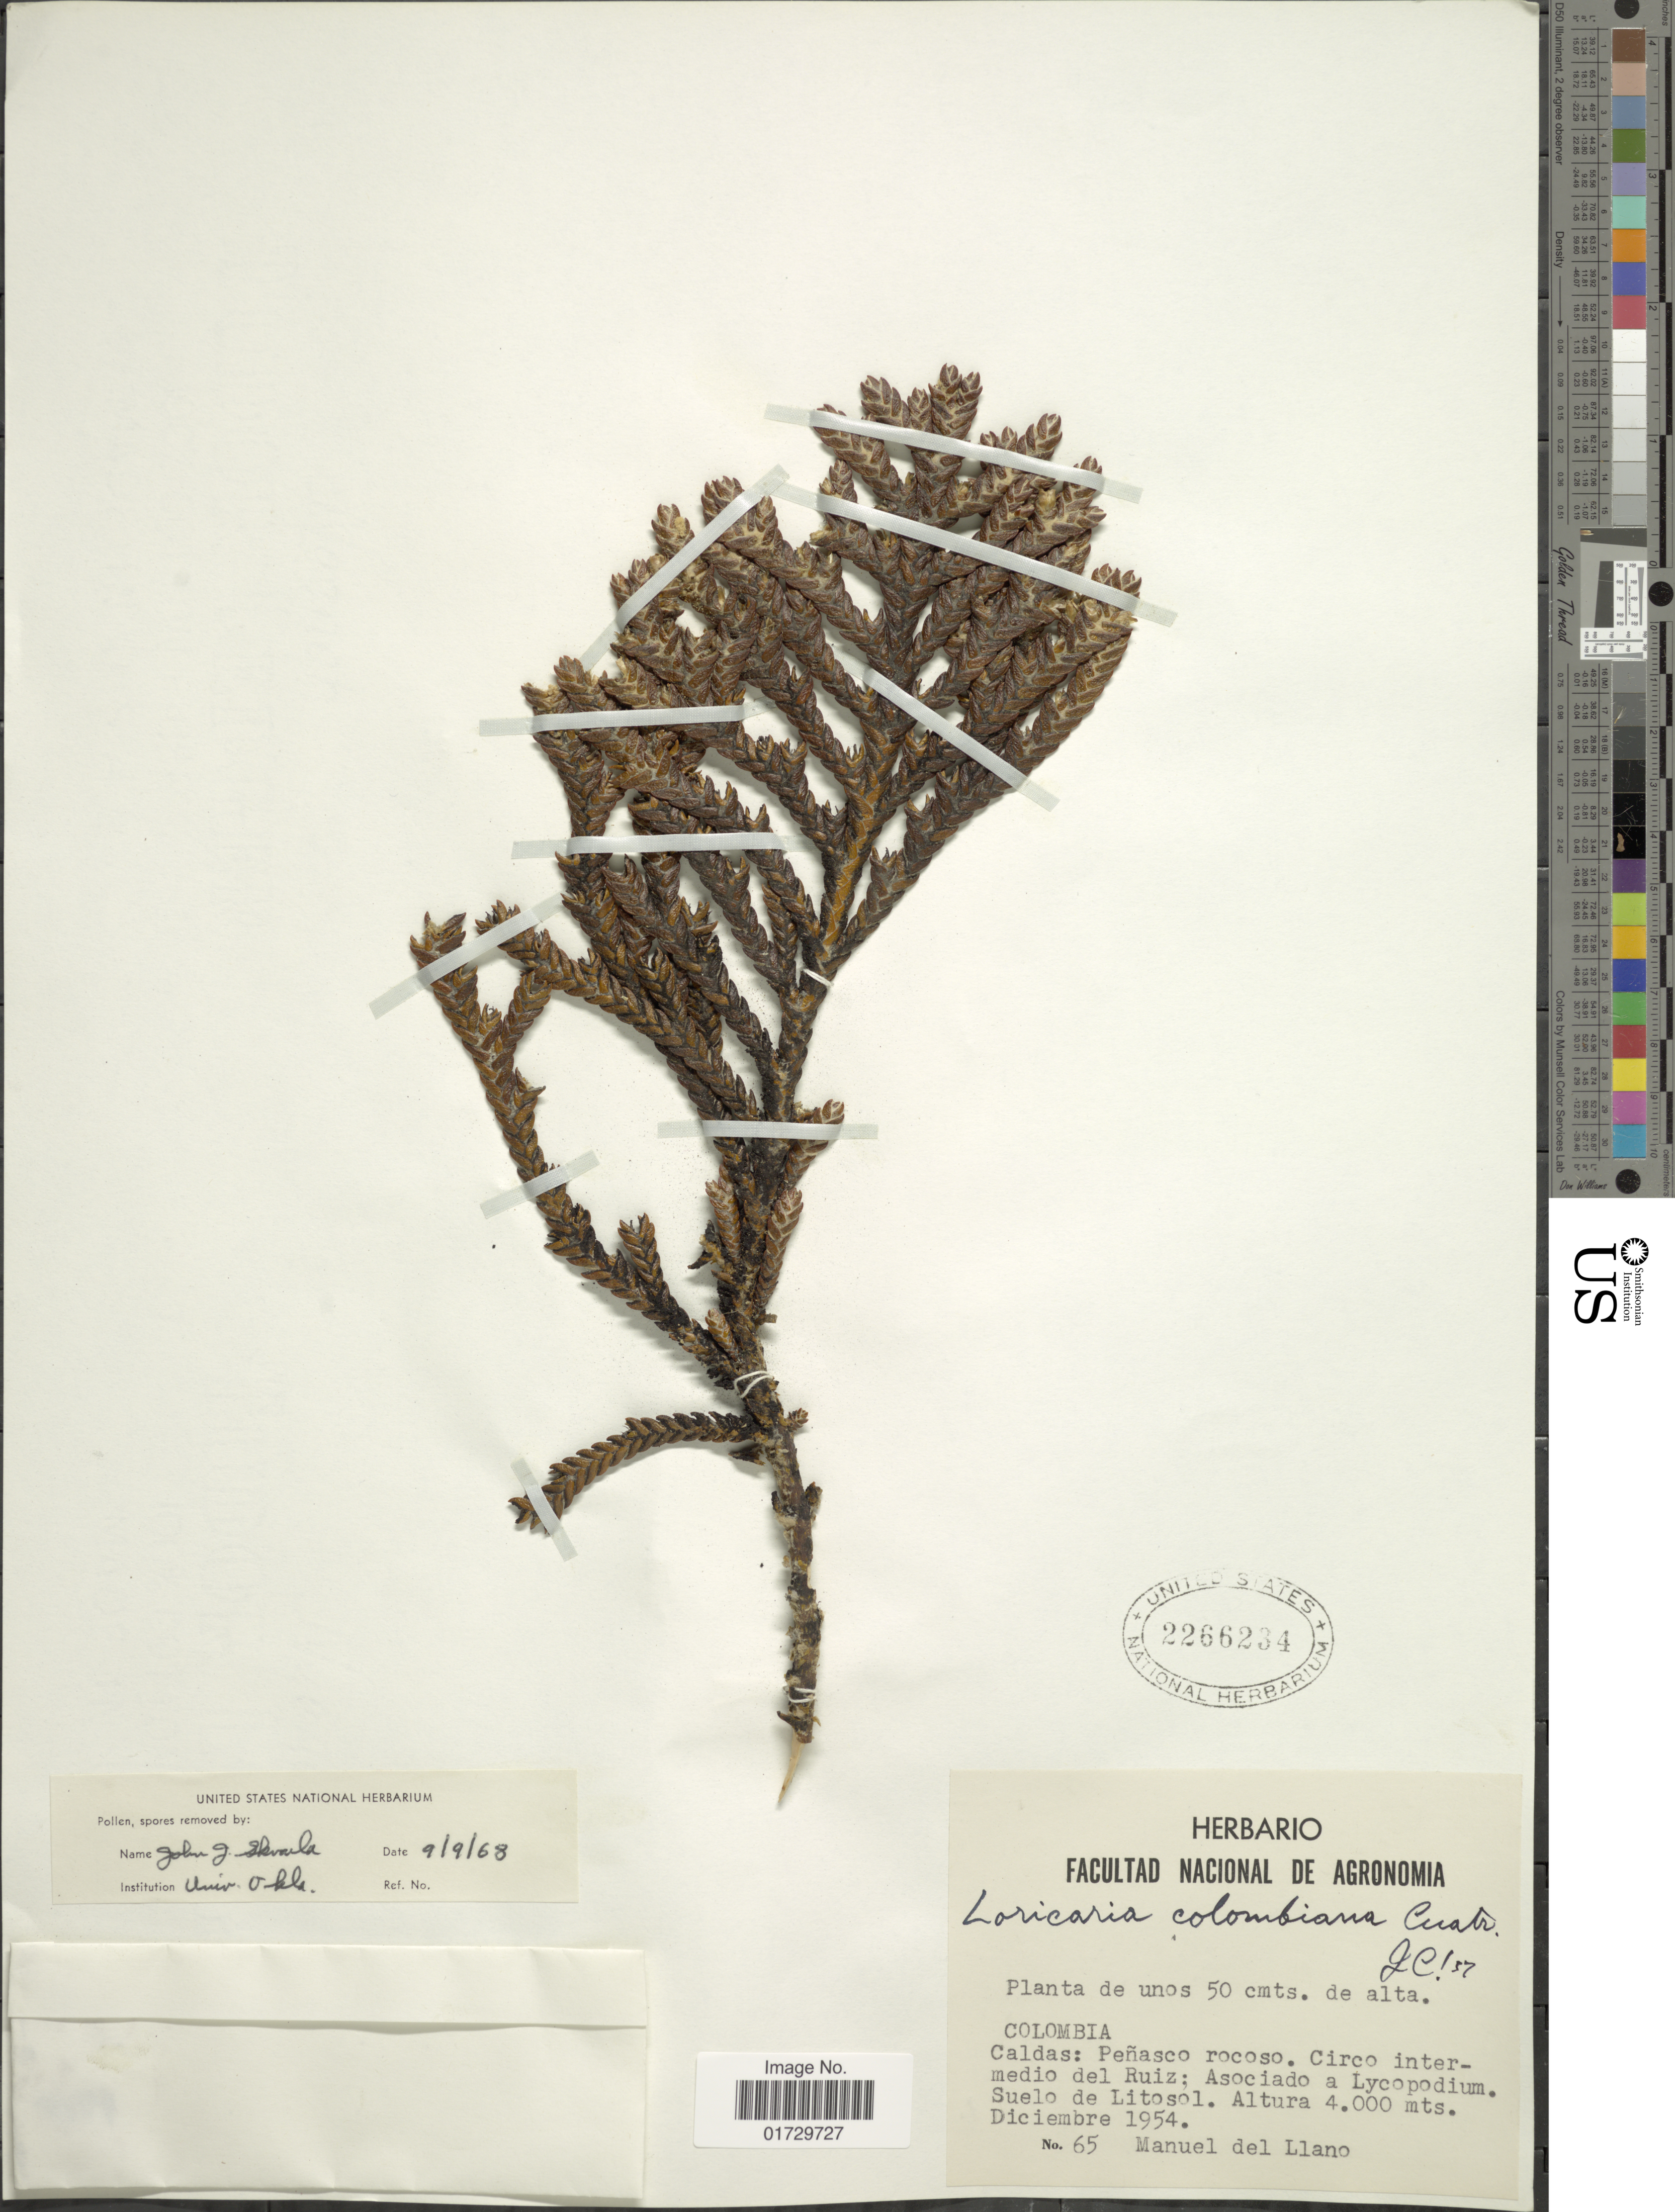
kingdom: Plantae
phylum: Tracheophyta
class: Magnoliopsida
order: Asterales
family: Asteraceae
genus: Loricaria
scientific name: Loricaria colombiana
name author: Cuatrec.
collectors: M. d. Llano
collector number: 65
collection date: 1954-12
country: Colombia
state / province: Caldas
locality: Penasco rocoso. Circo intermedio del Ruiz; Asociado a Lycopodium. Suelo de Litosol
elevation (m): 4000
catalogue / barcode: US 2266234